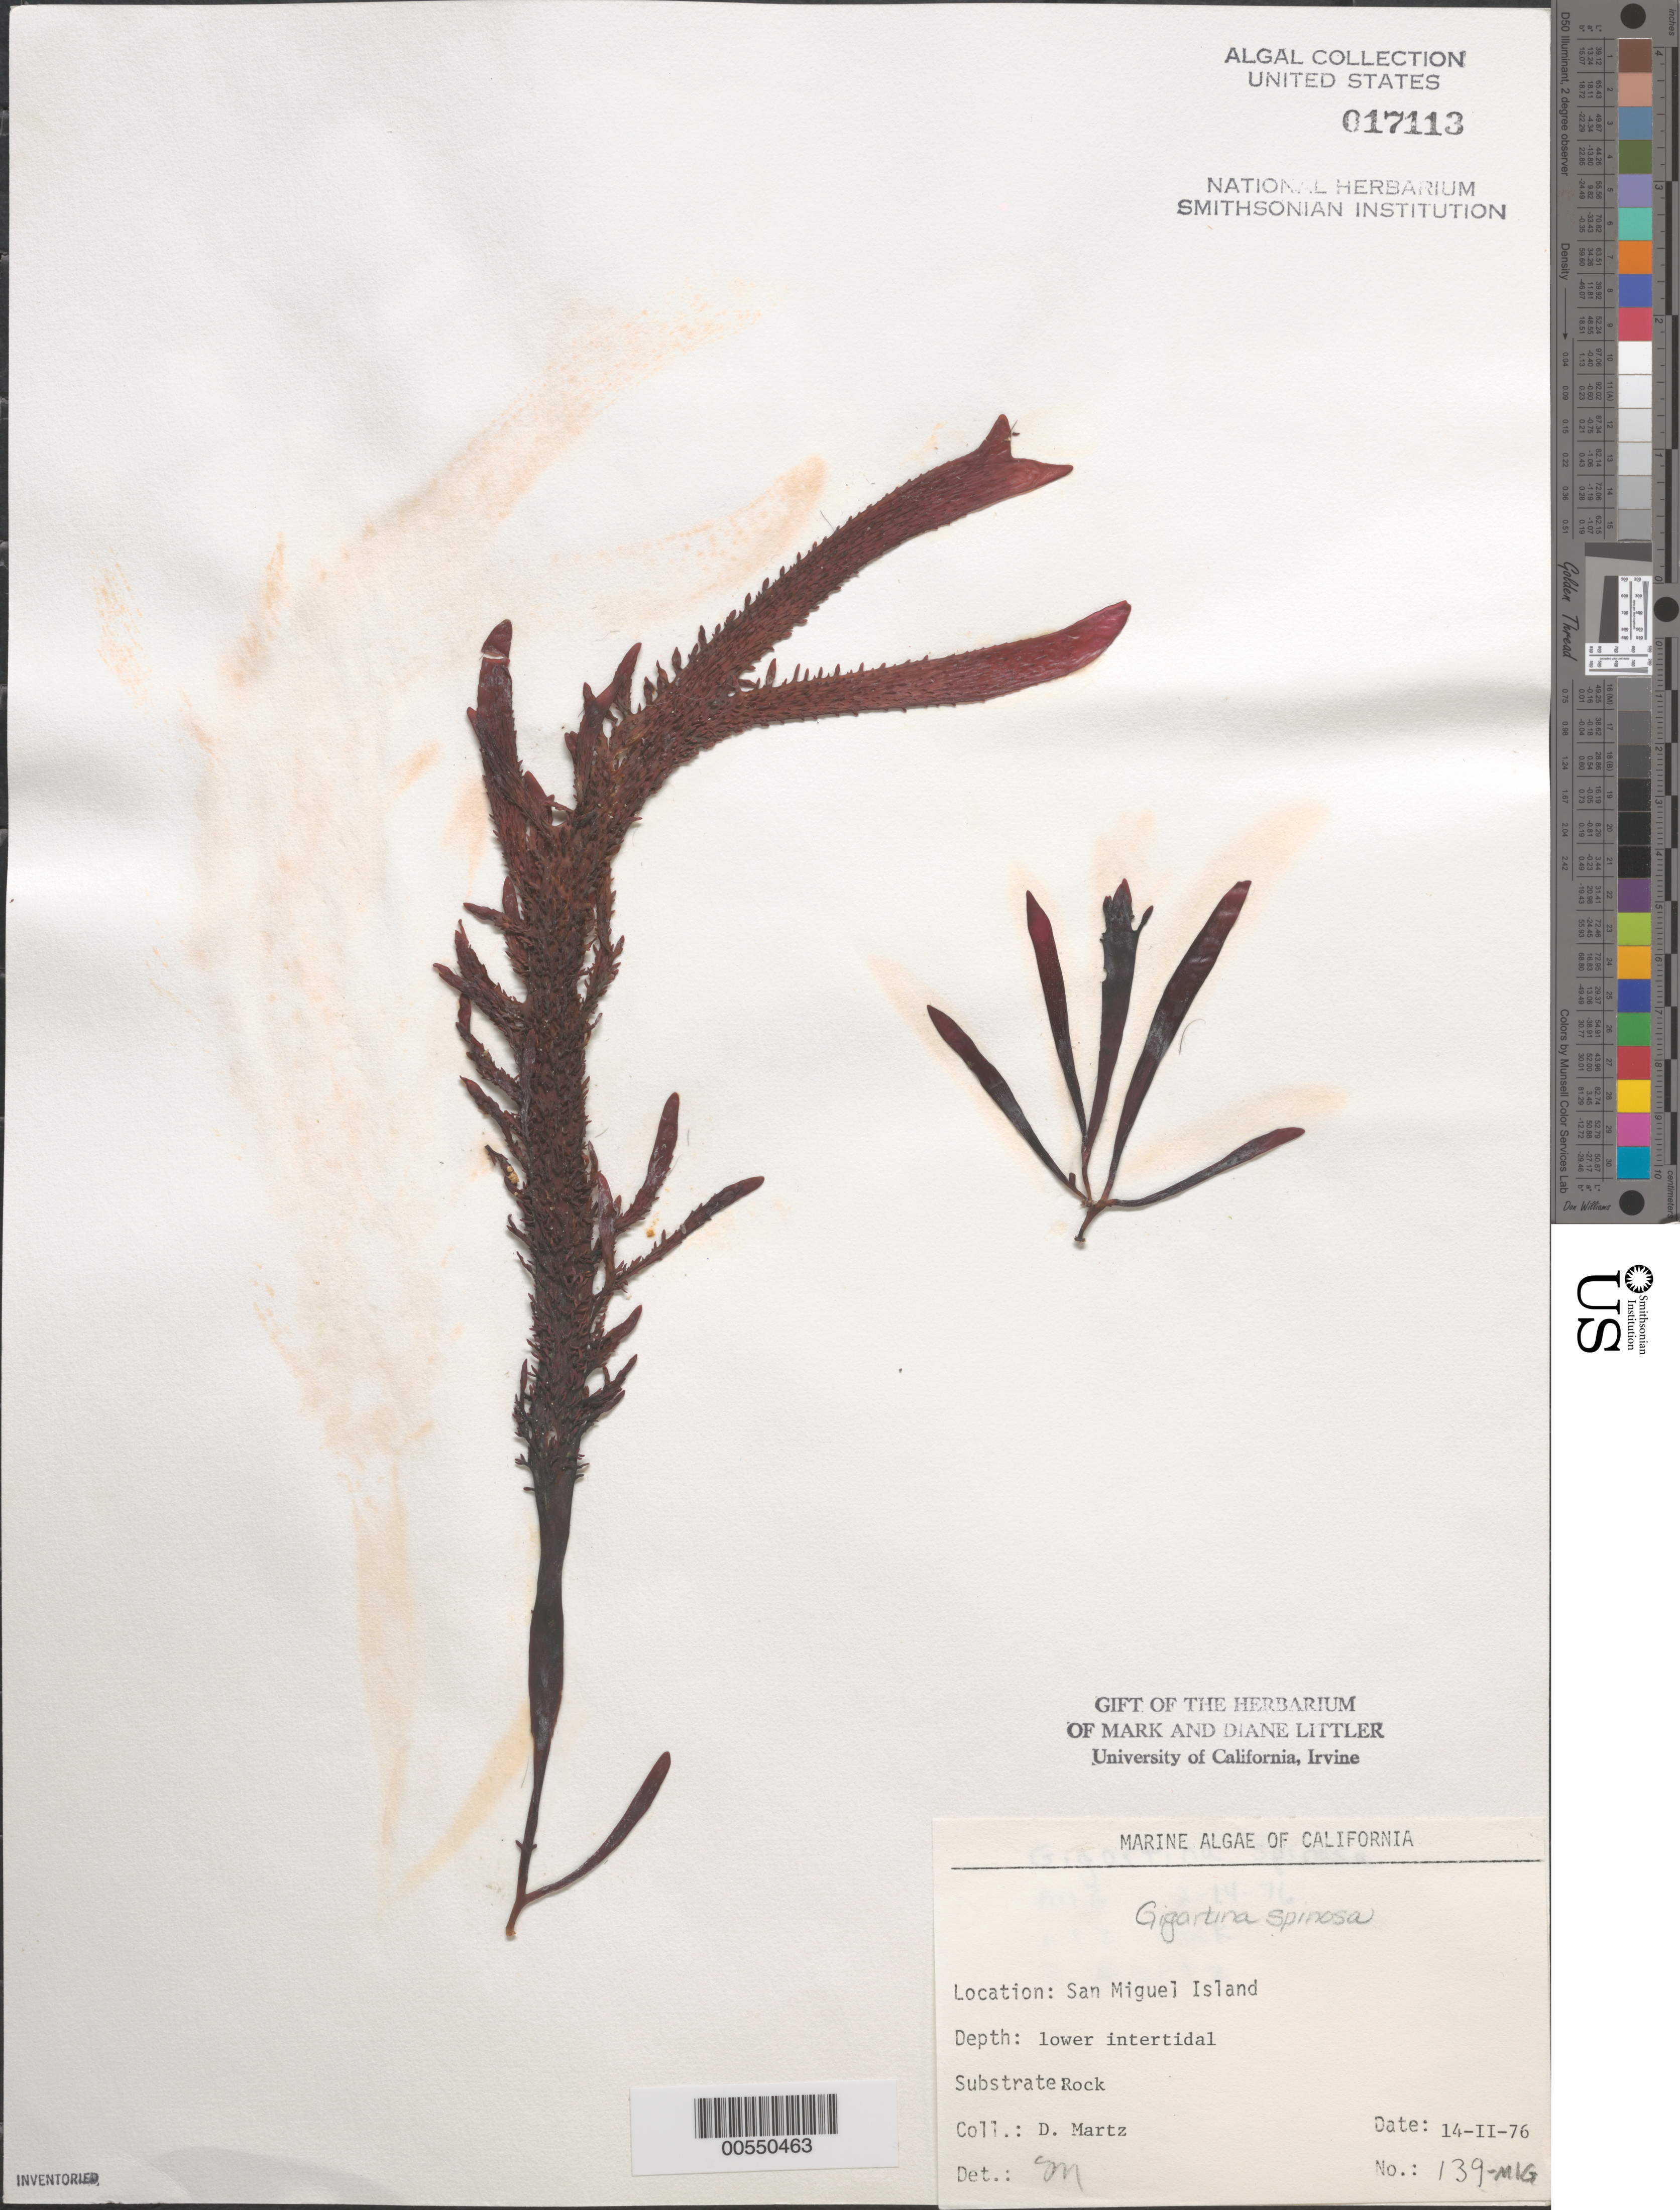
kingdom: Plantae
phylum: Rhodophyta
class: Florideophyceae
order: Gigartinales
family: Gigartinaceae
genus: Chondracanthus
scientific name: Chondracanthus spinosus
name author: (Kütz.) Guiry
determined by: Algae name updating Project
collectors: D. Martz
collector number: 139-mig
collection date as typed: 14 Feb 1976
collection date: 1976-02-14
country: United States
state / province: California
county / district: Santa Barbara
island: San Miguel Island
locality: Cuyler Harbor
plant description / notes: BLM-SOCALBIGHT Rocky Intertidal Survey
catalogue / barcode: US 17113